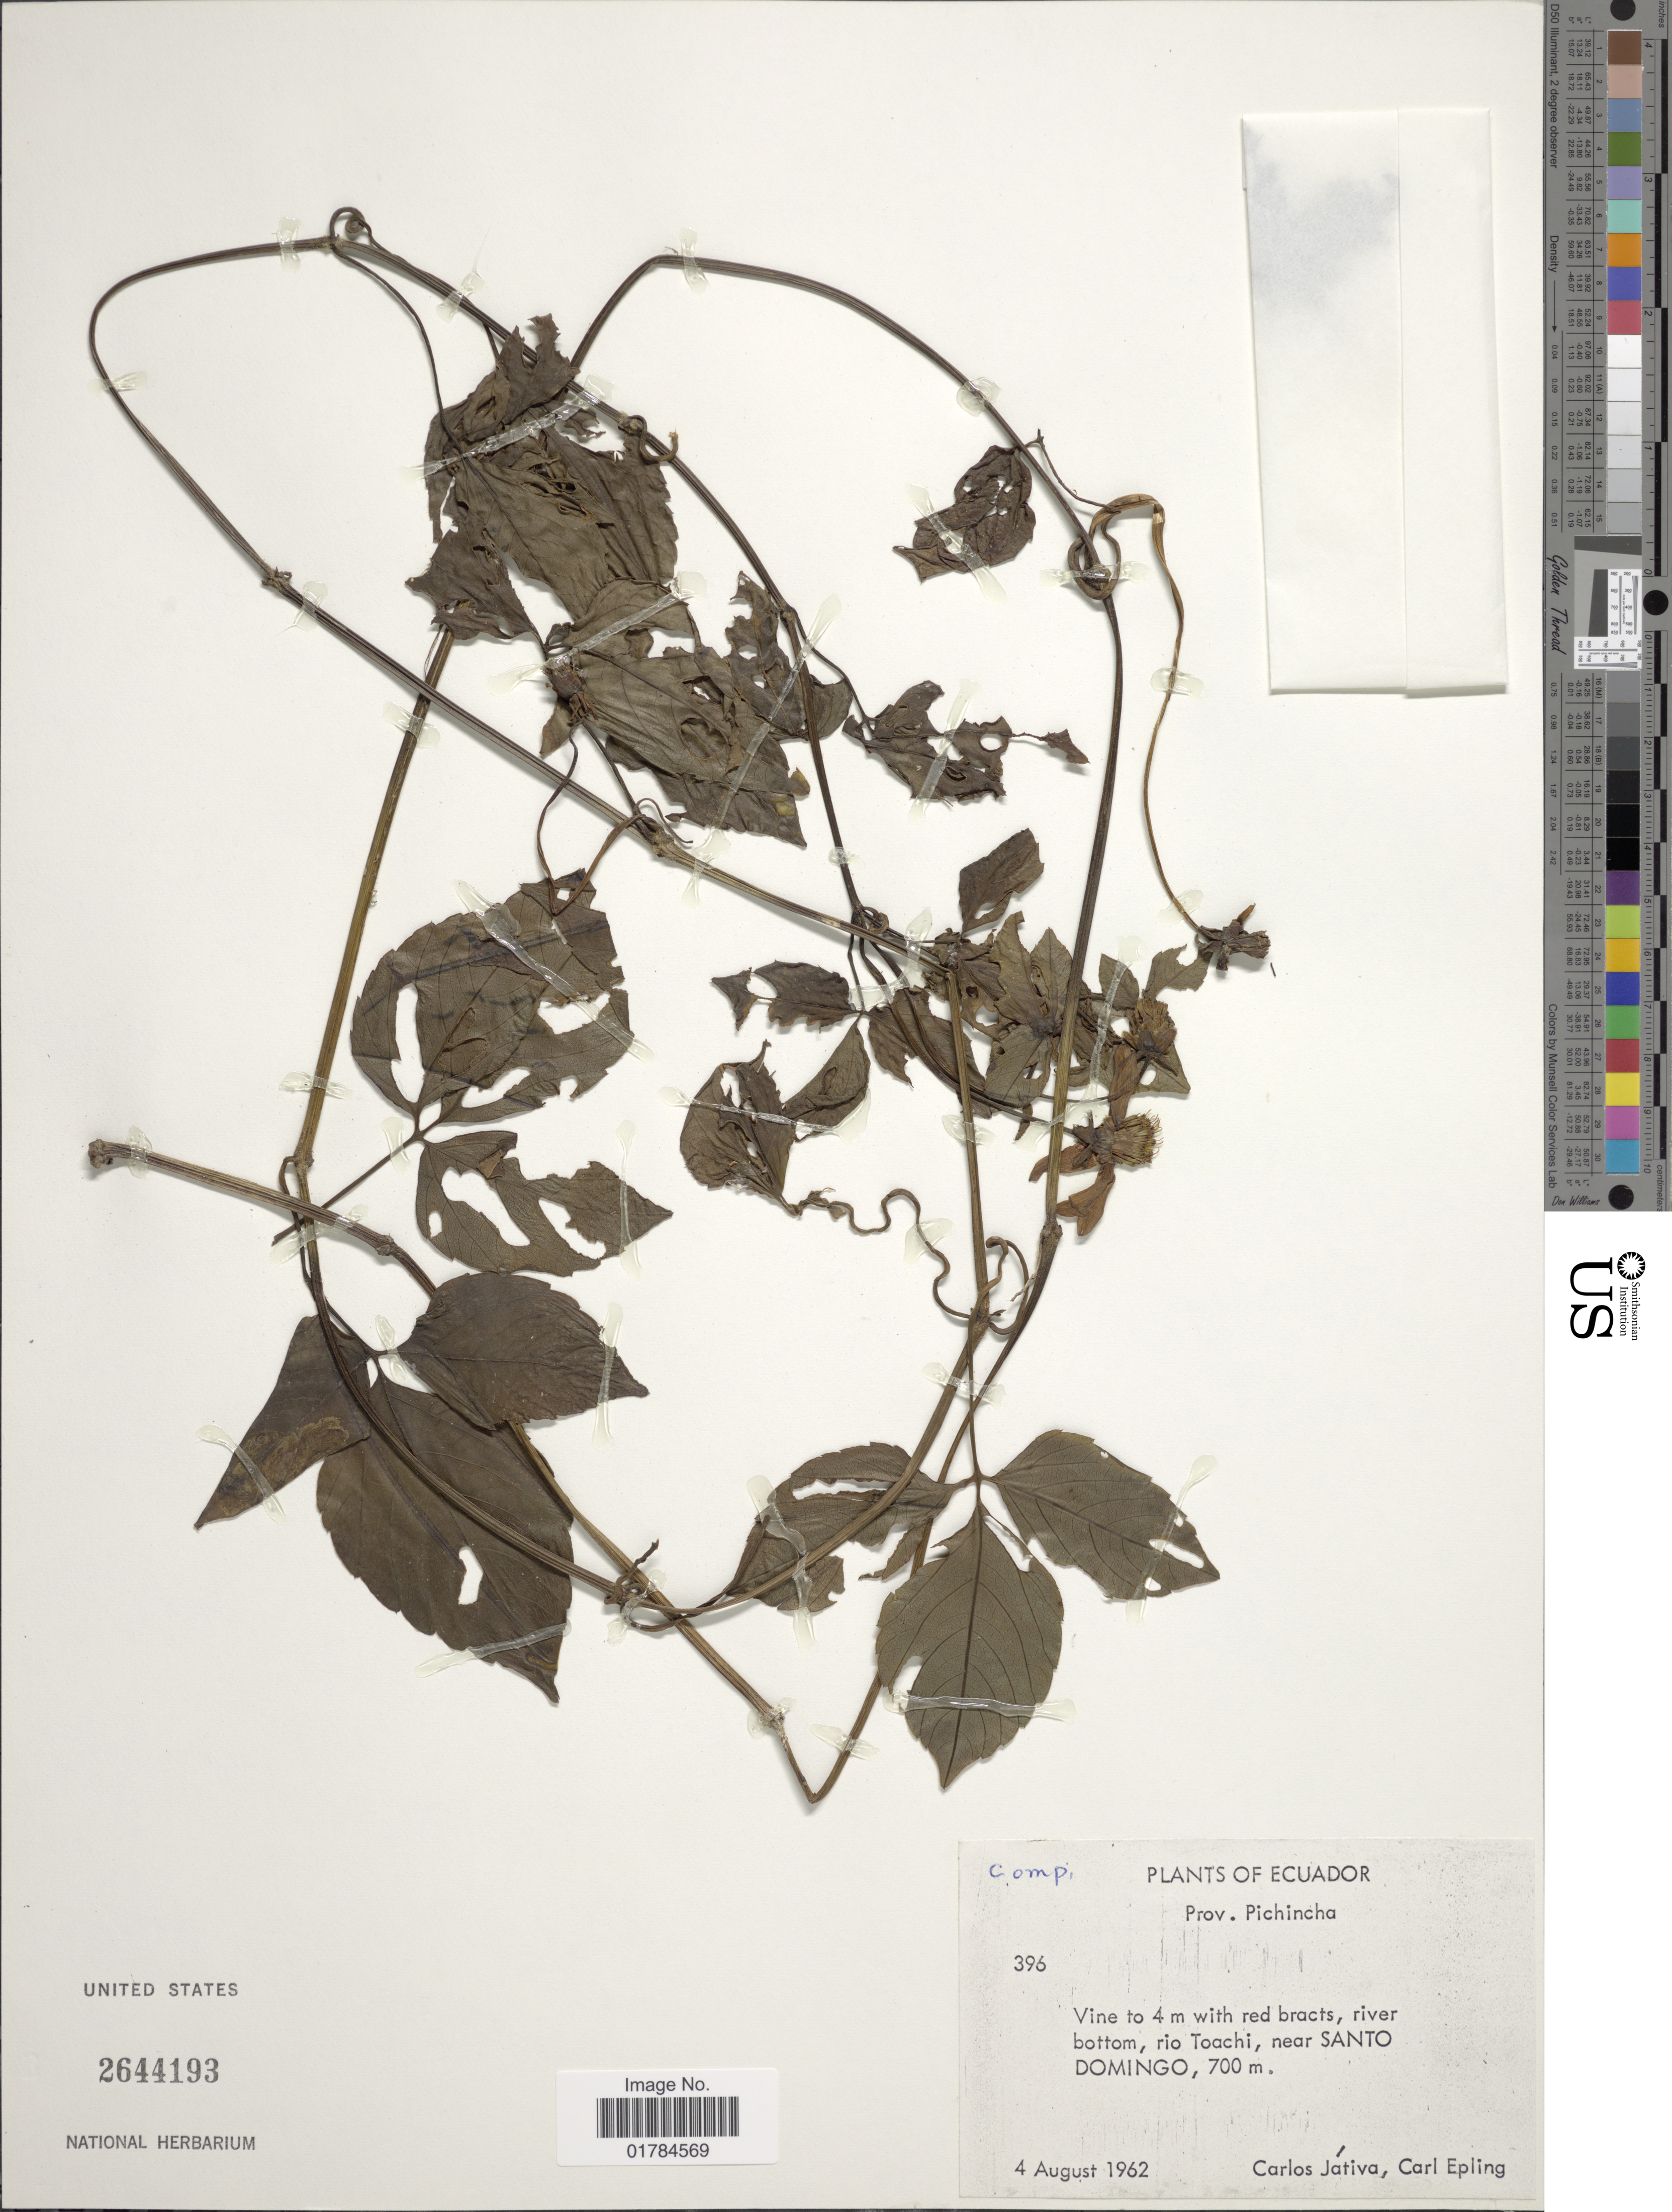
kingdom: Plantae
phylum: Tracheophyta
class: Magnoliopsida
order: Asterales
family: Asteraceae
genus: Hidalgoa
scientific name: Hidalgoa ternata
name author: La Llave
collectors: C. D. Játiva & C. C. Epling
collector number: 396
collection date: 1962-08-04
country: Ecuador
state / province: Pichincha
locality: Rio Toachi, near Santo Domingo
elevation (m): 700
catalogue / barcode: US 2644193